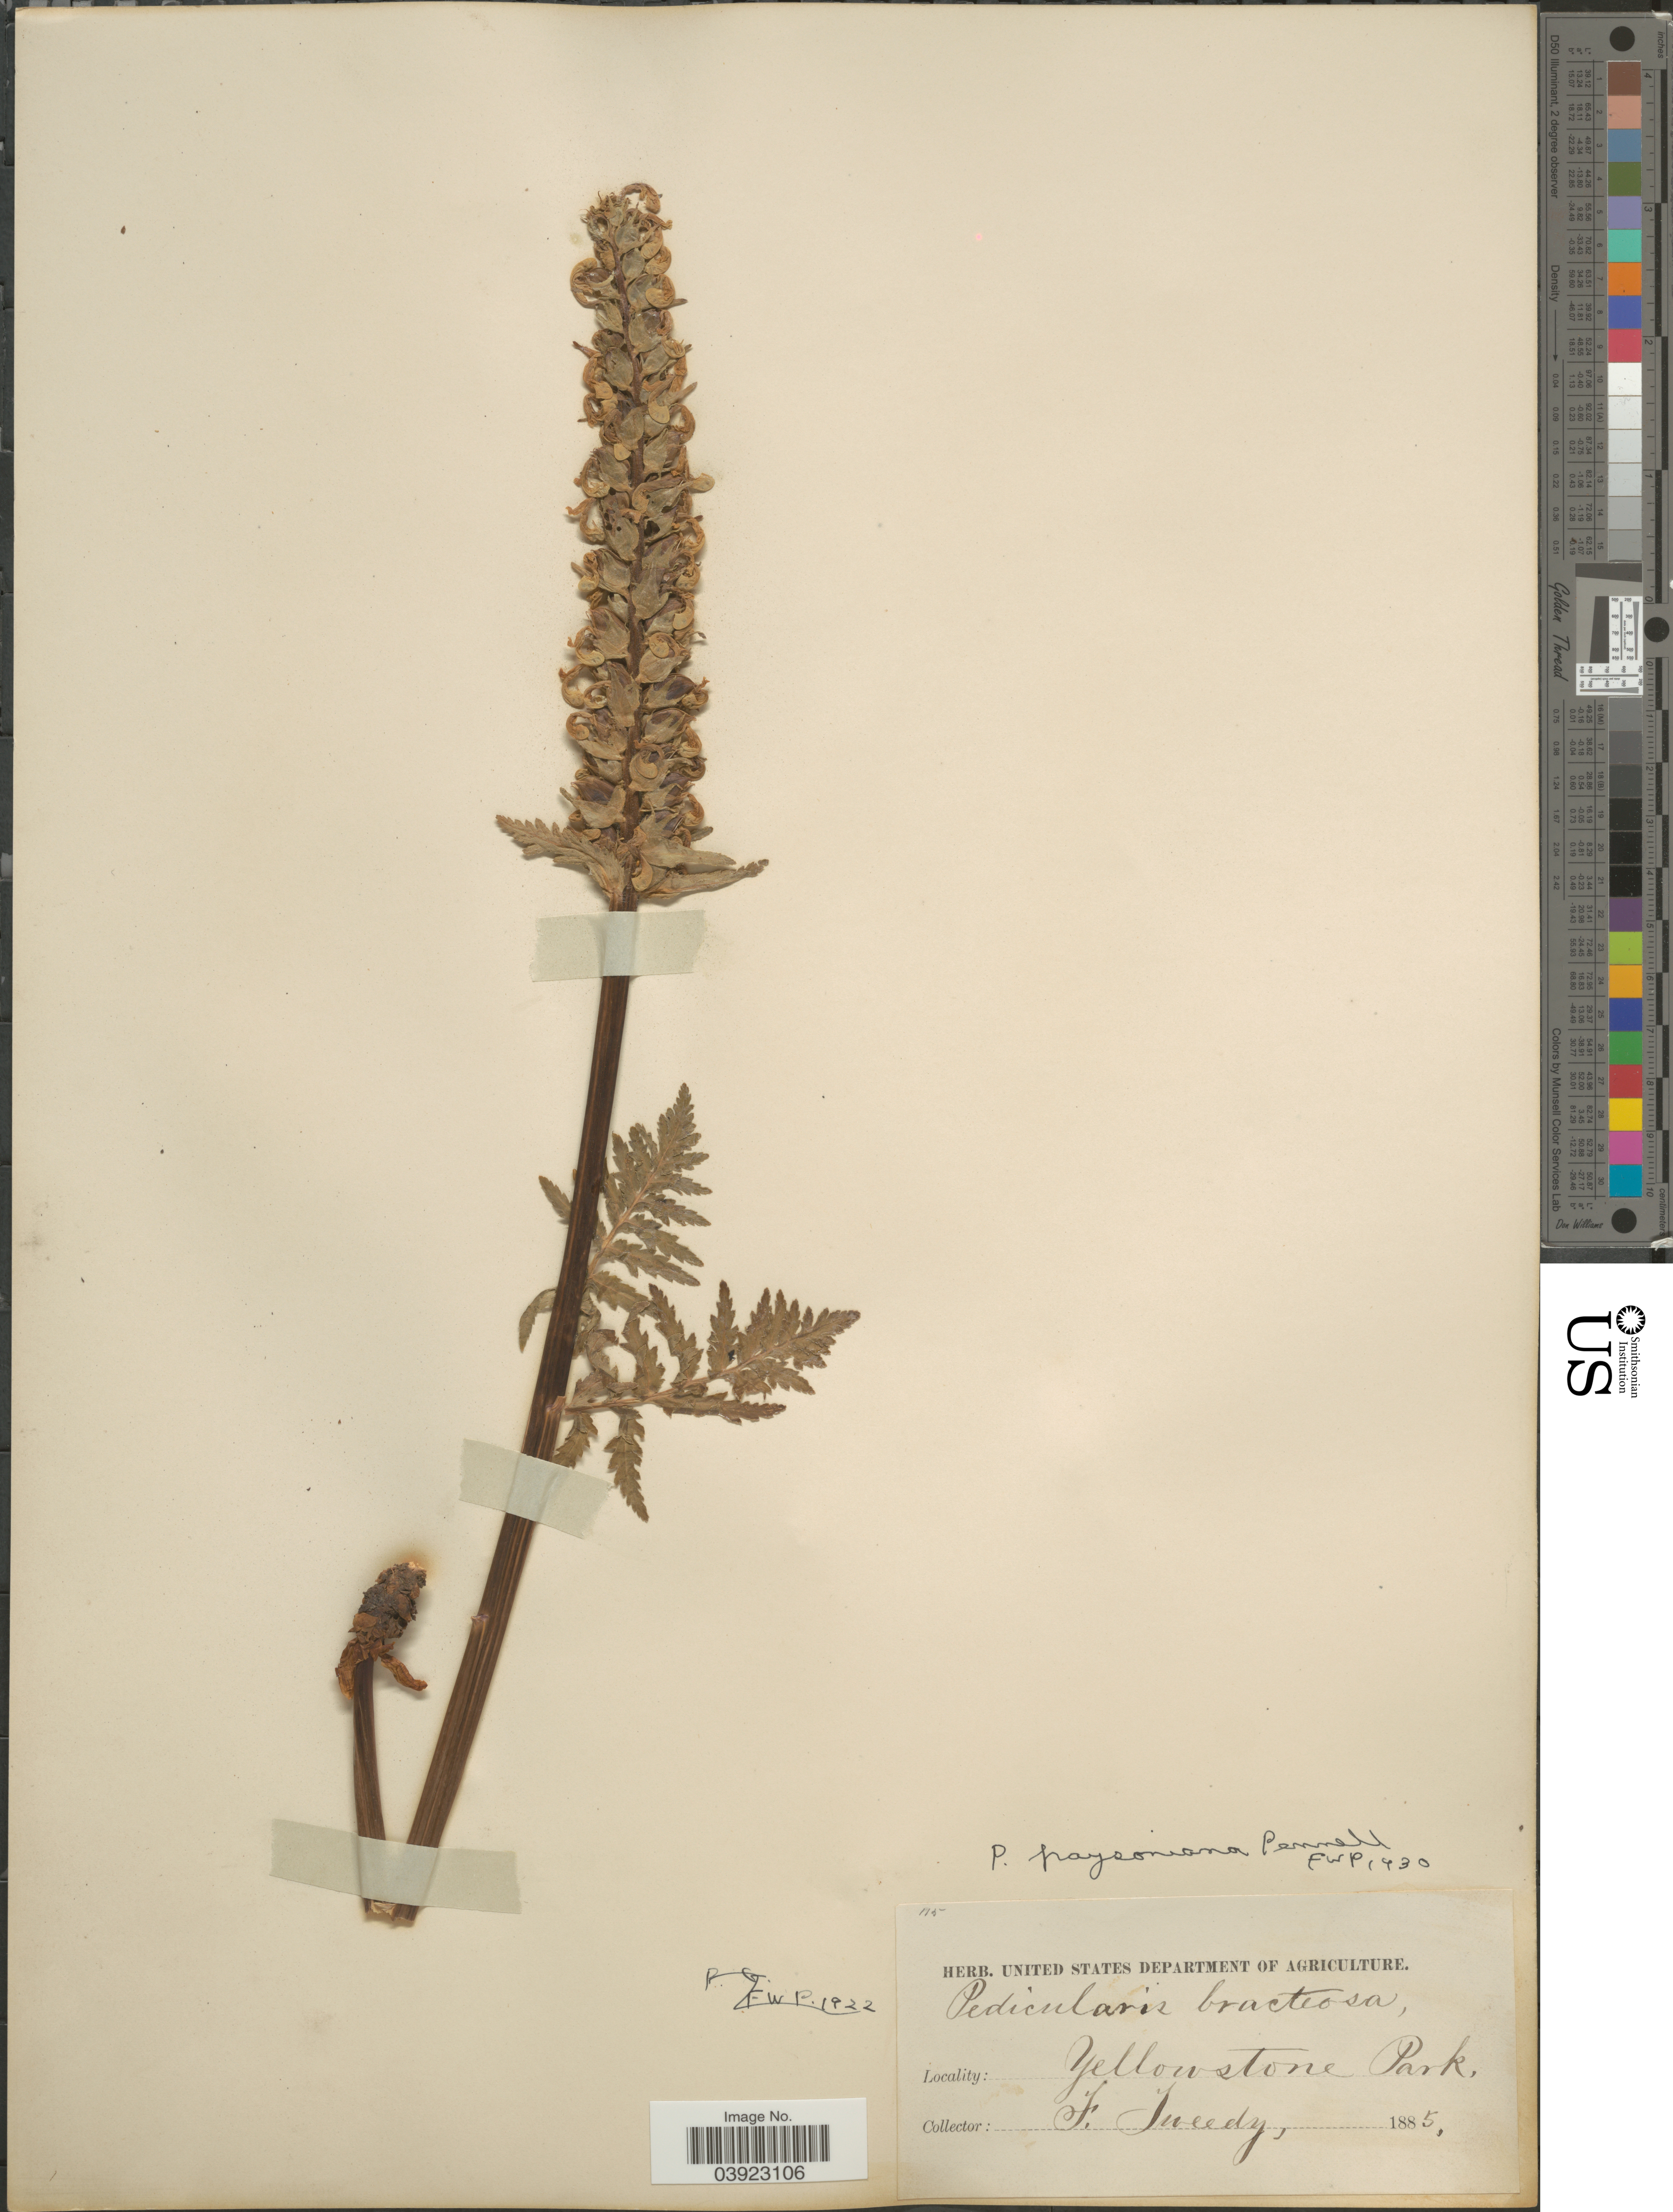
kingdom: Plantae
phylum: Tracheophyta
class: Magnoliopsida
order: Lamiales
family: Orobanchaceae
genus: Pedicularis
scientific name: Pedicularis paysoniana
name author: Pennell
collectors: F. Tweedy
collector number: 115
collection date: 1885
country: United States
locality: Yellowstone Park.